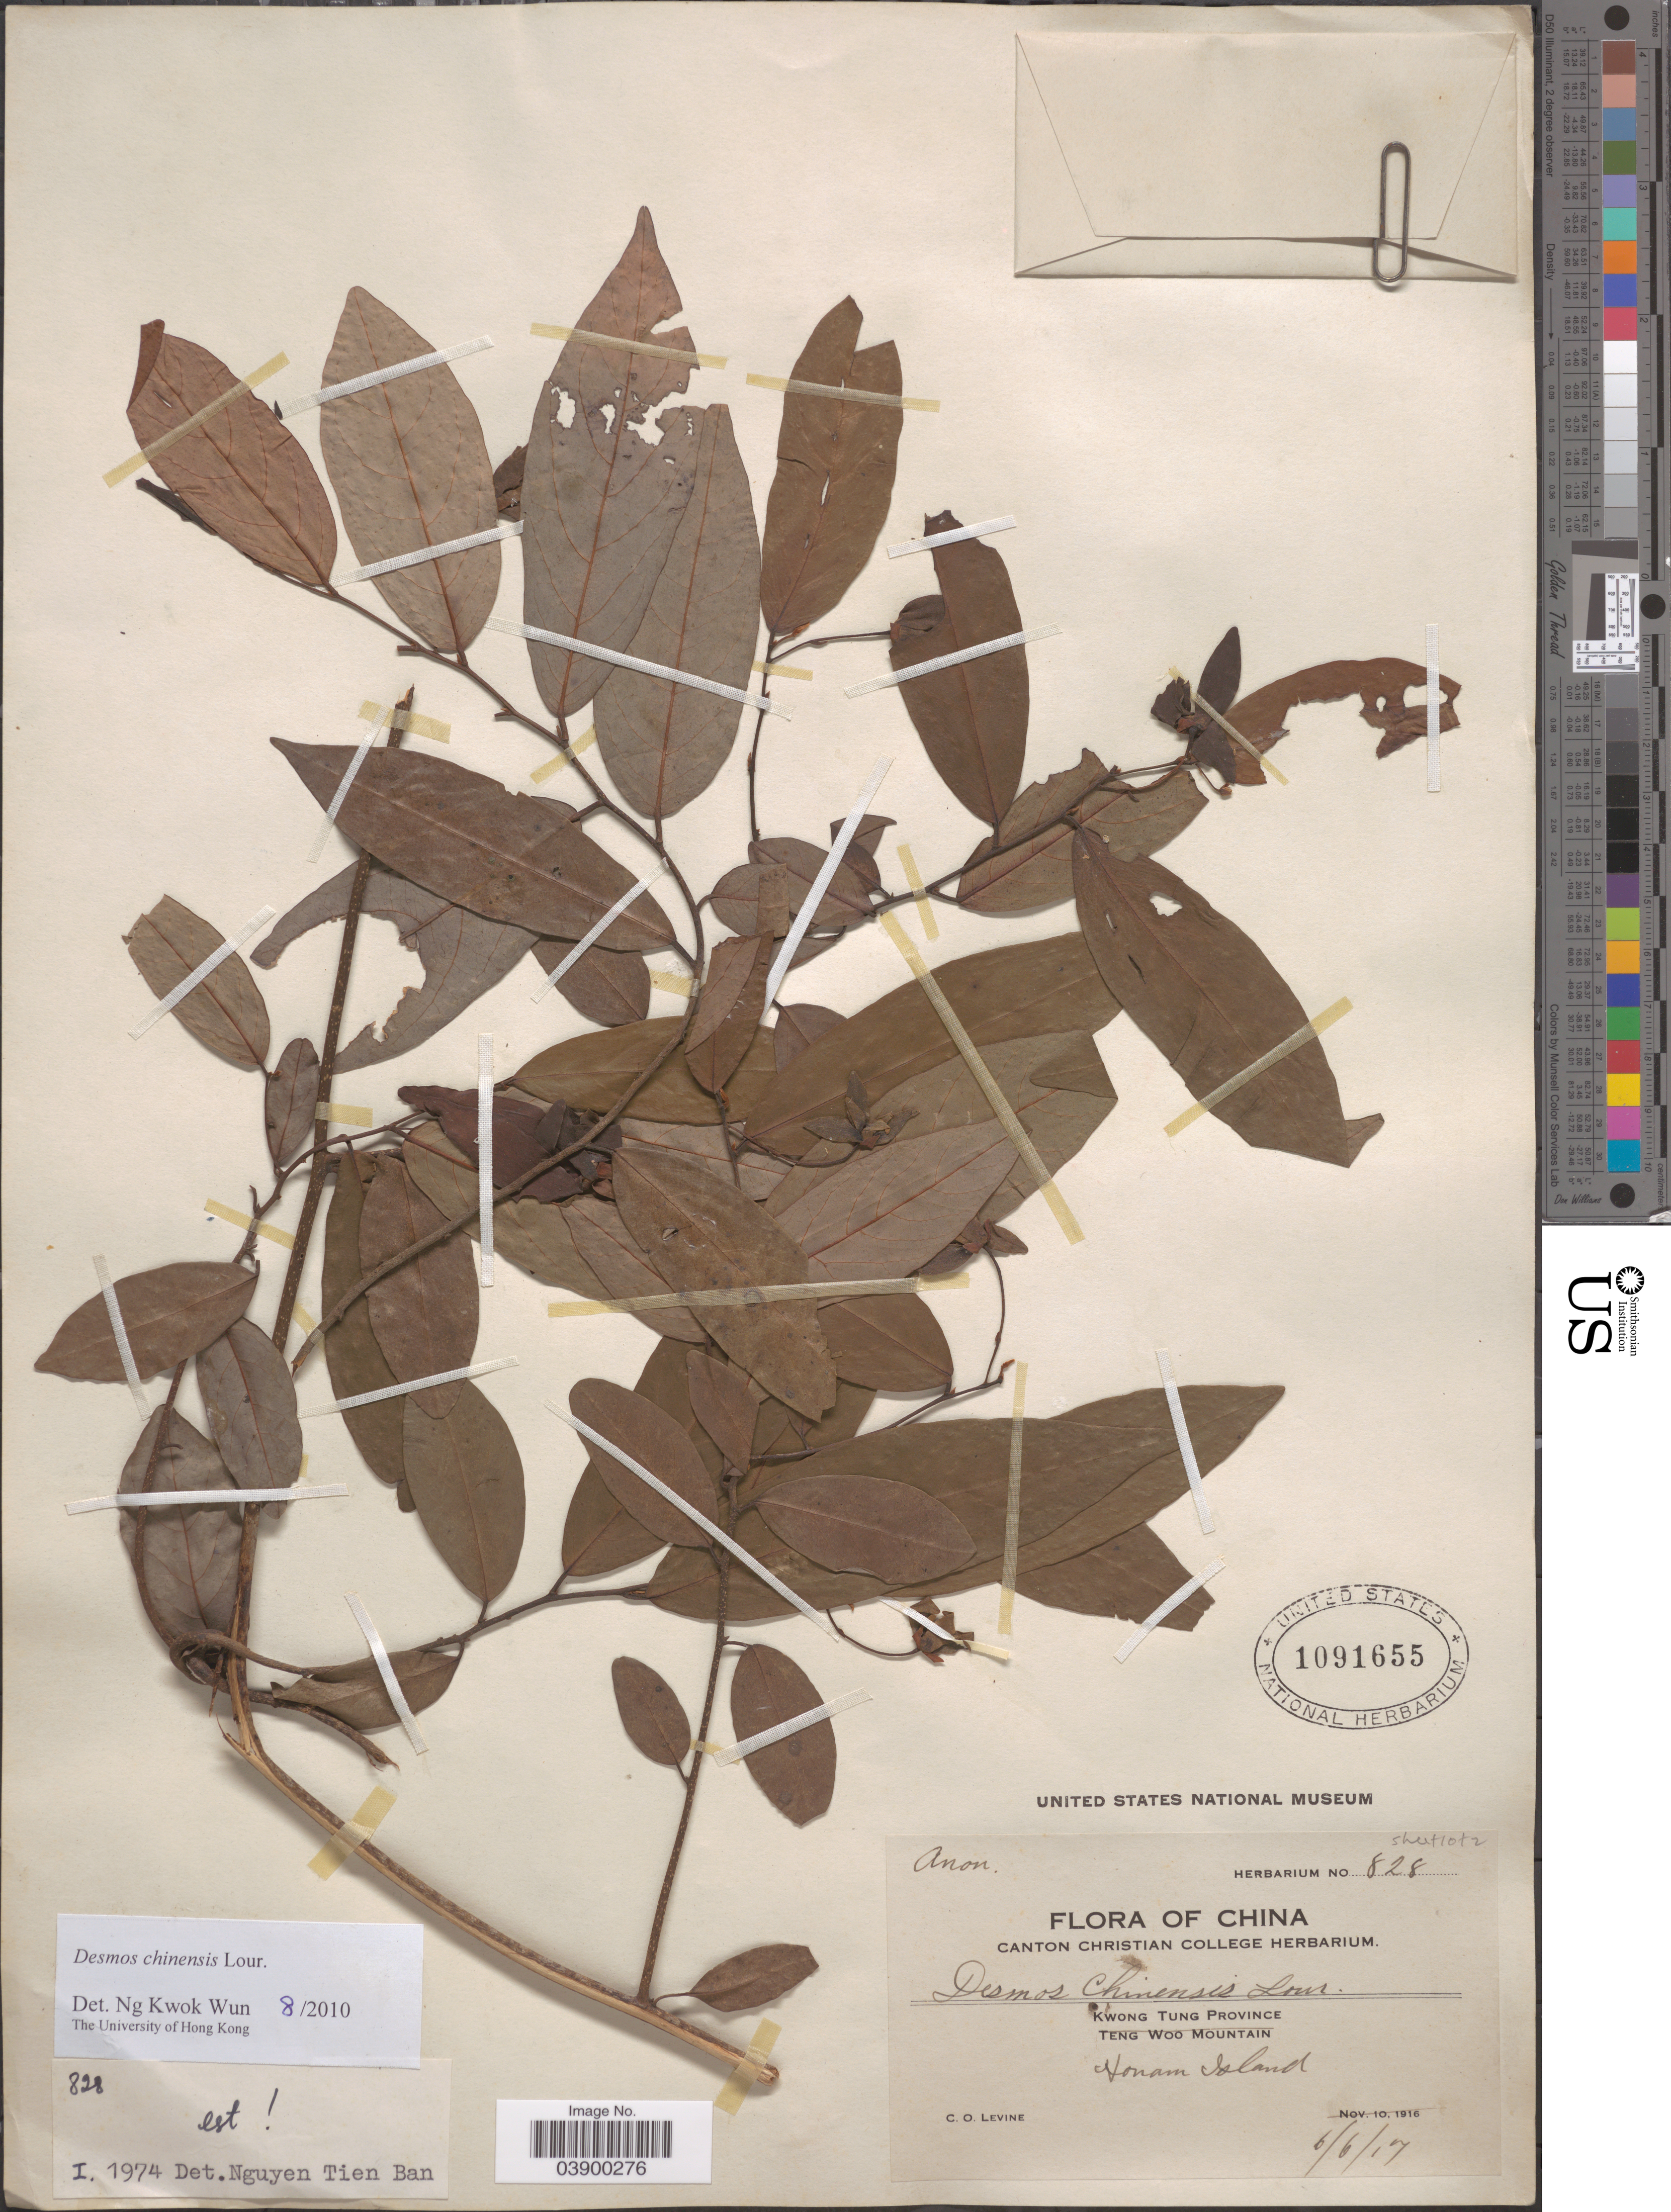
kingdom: Plantae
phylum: Tracheophyta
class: Magnoliopsida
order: Magnoliales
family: Annonaceae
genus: Desmos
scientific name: Desmos chinensis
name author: Lour.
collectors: C. O. Levine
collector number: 828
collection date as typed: Transcribed d/m/y: 6/6/17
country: China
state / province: Guangdong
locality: Kwong Tung Province. Honam Island.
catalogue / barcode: US 1091655